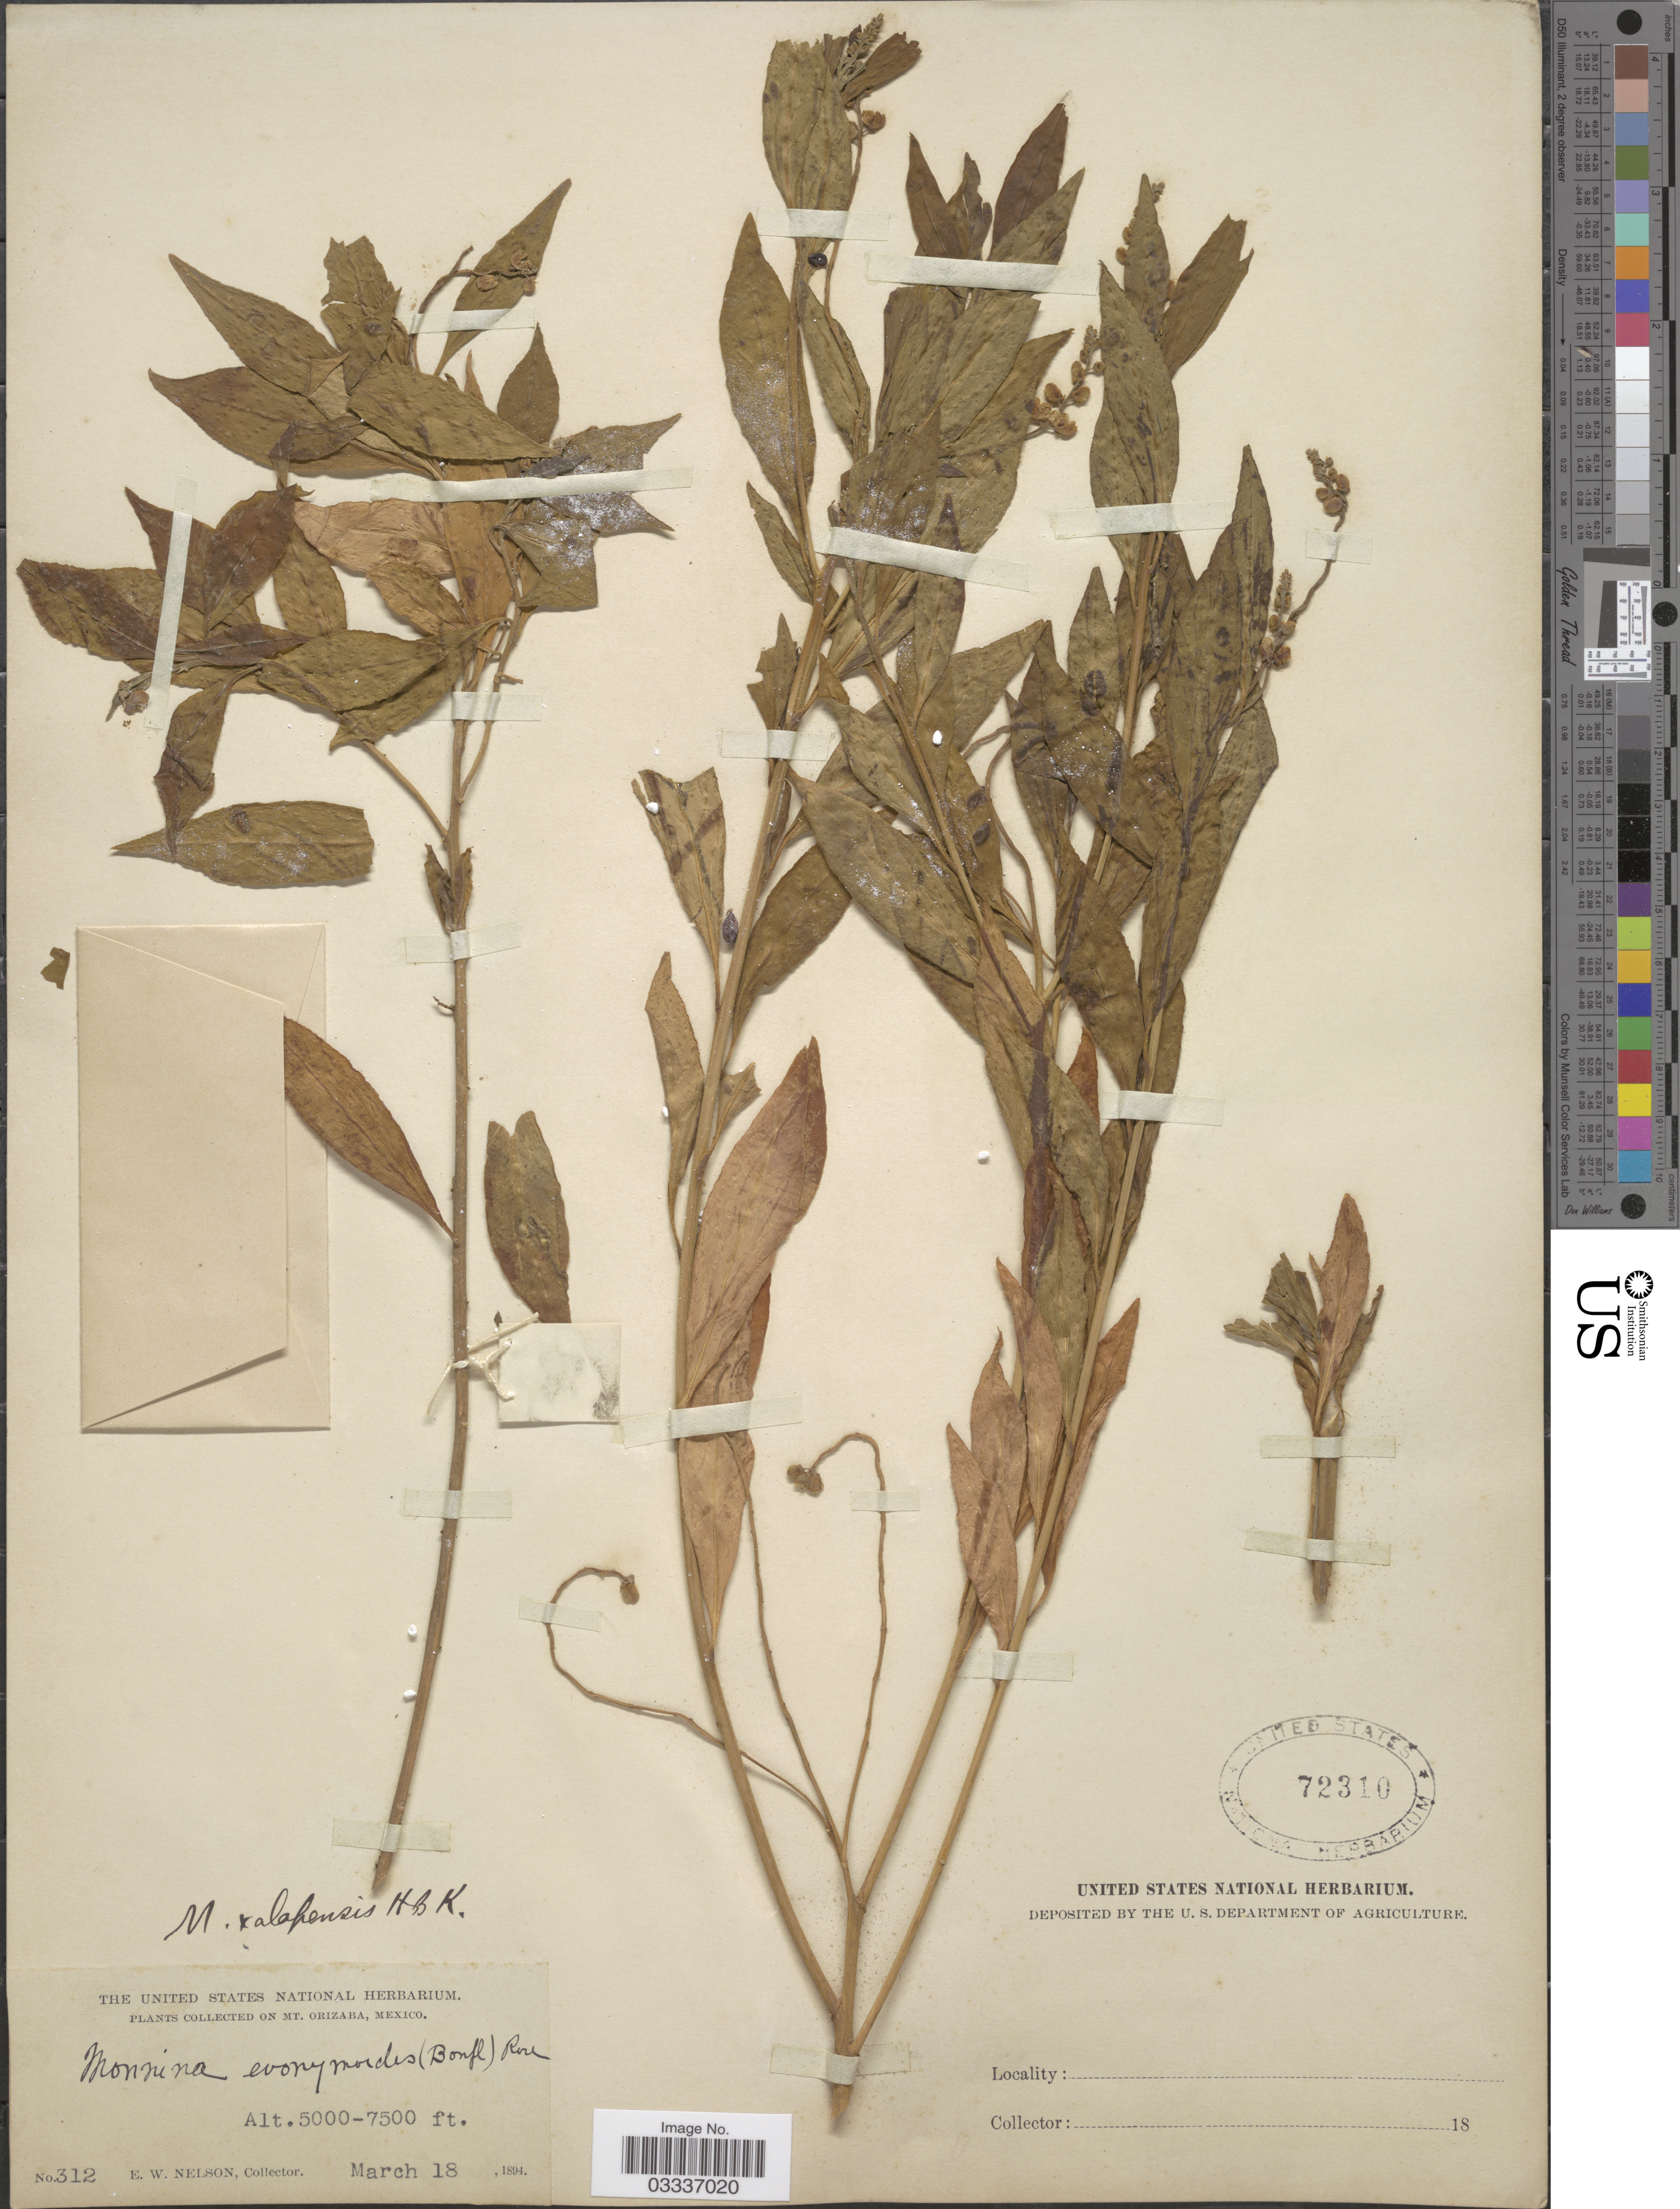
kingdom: Plantae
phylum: Tracheophyta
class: Magnoliopsida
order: Fabales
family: Polygalaceae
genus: Monnina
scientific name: Monnina xalapensis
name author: Kunth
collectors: E. W. Nelson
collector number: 312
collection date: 1894-03-18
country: Mexico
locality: Mt. Orizaba.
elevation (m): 1524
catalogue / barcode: US 72310